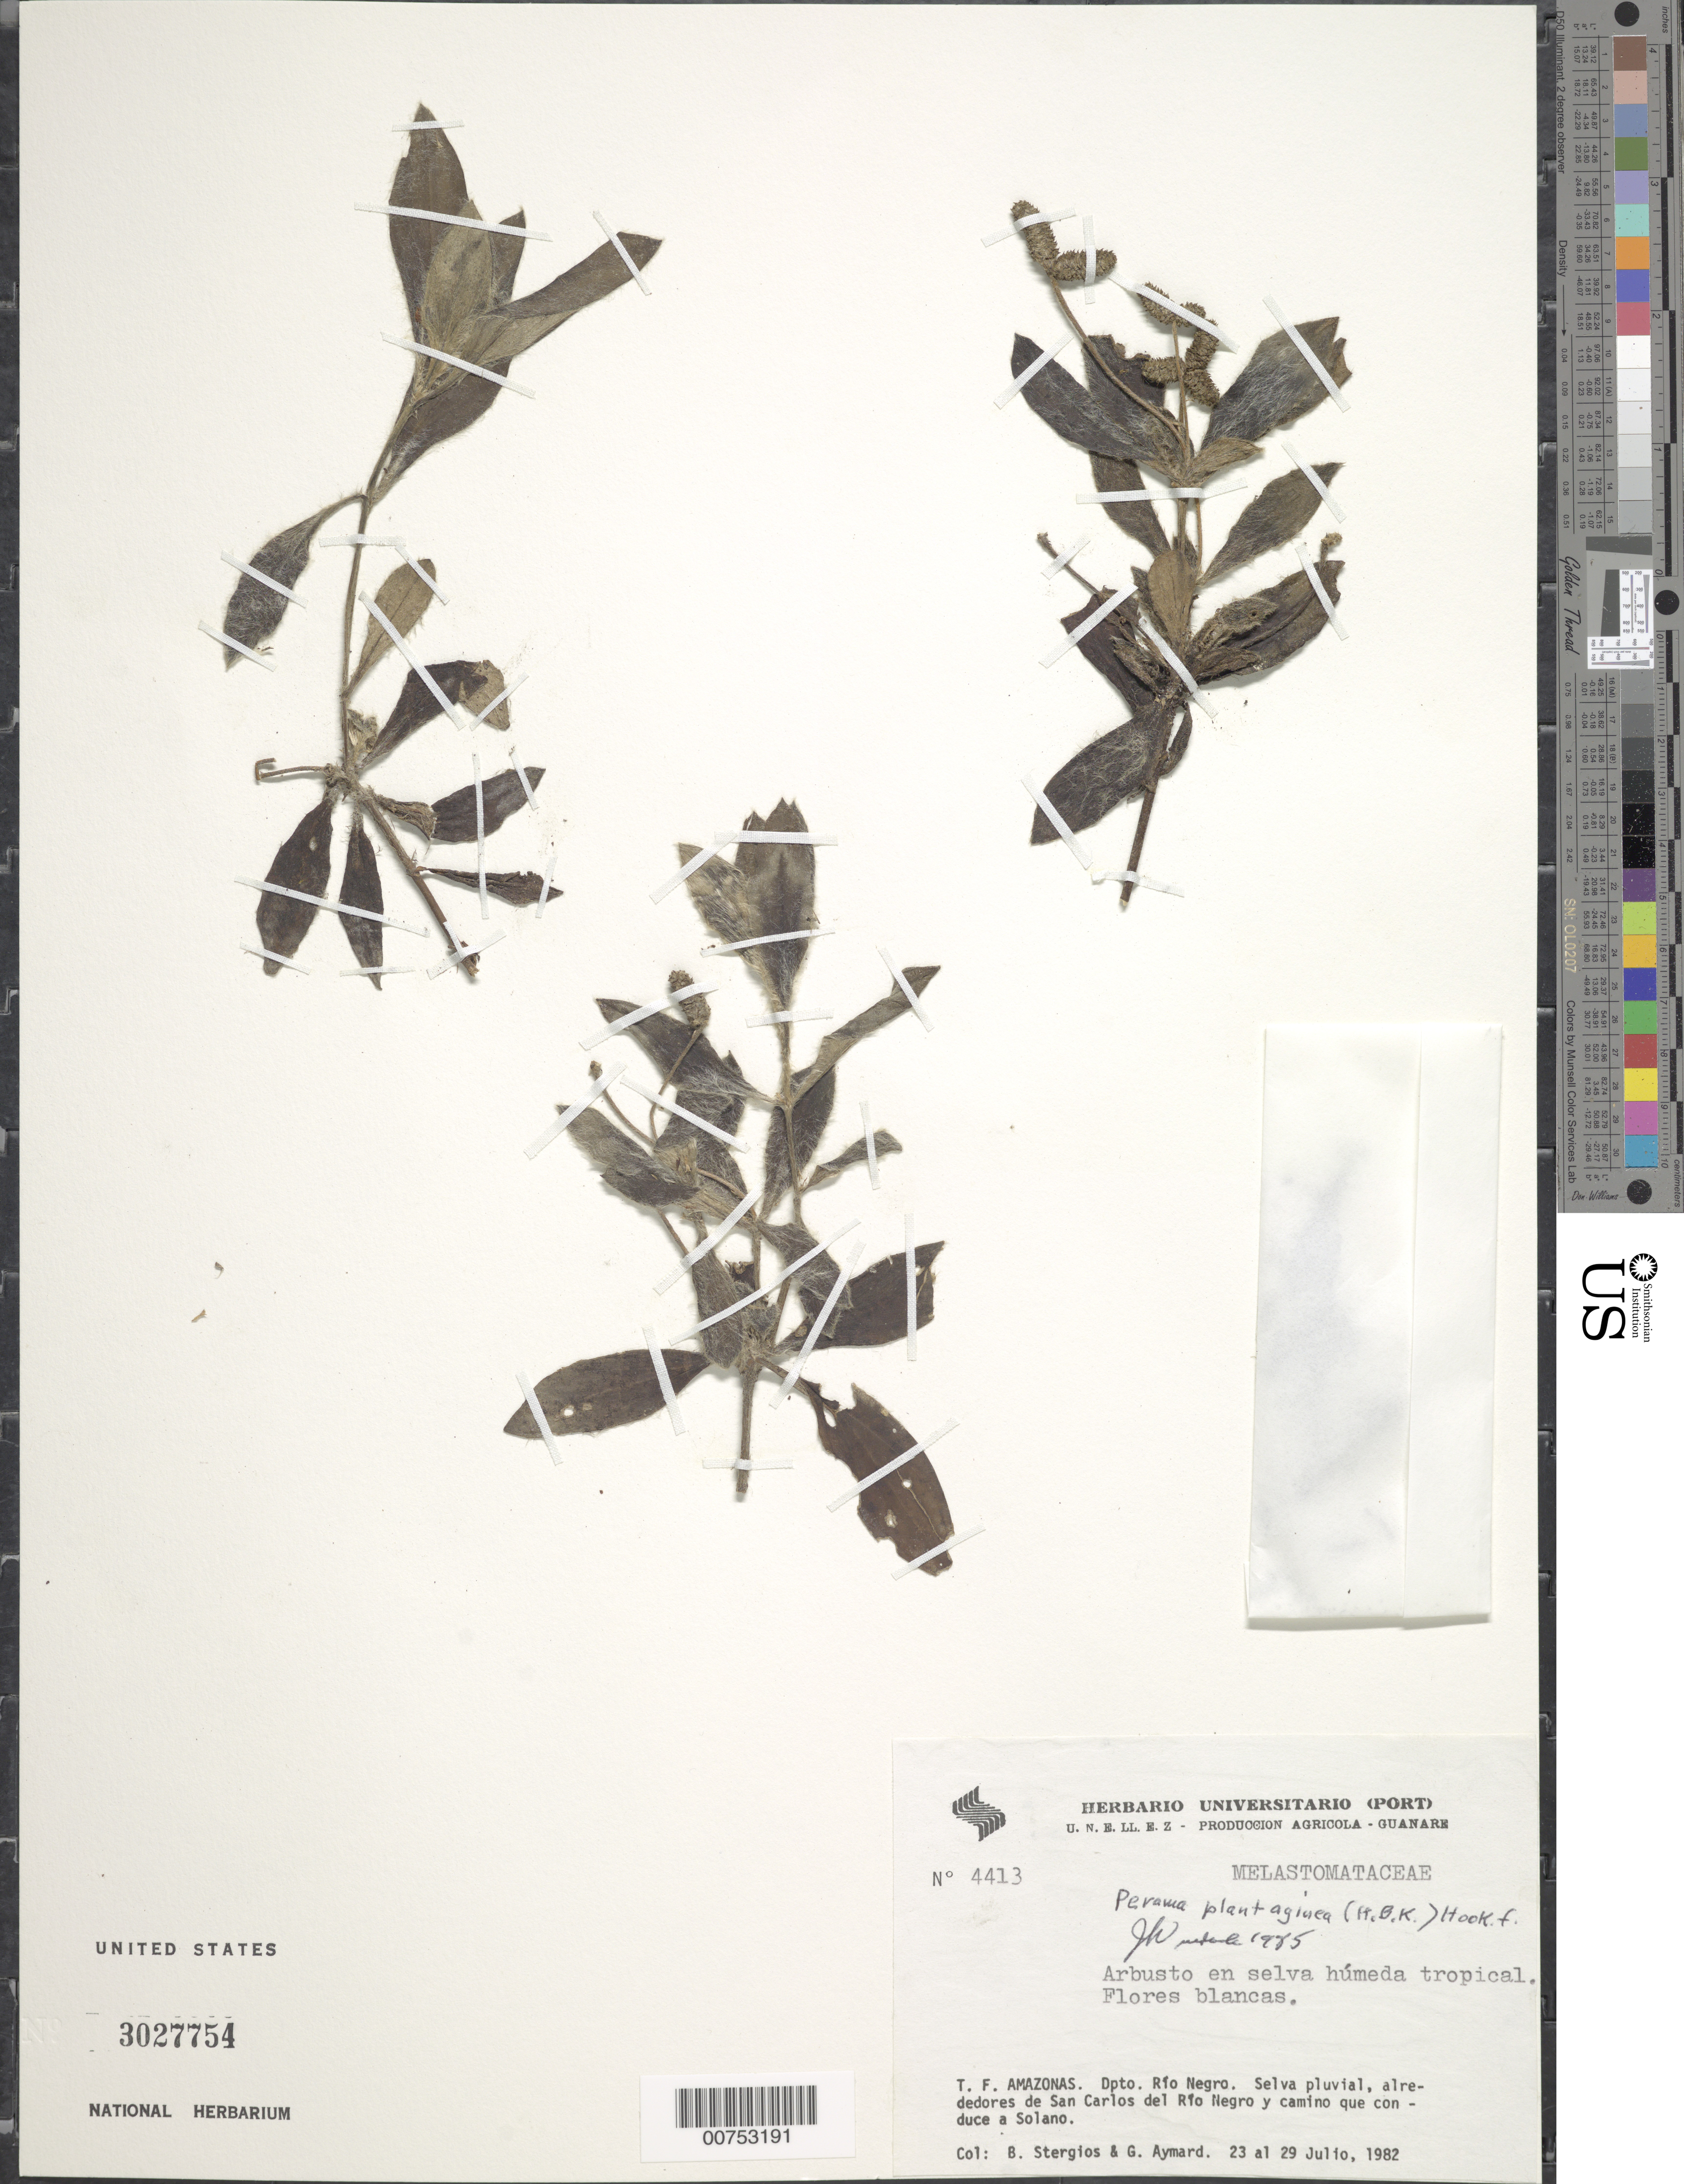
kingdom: Plantae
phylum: Tracheophyta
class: Magnoliopsida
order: Gentianales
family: Rubiaceae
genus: Perama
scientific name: Perama plantaginea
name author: (Kunth) Hook. f.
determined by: Wurdack, John J., (US), US (UNITED STATES)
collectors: B. G. Stergios & G. A. Aymard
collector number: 4413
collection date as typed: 23-Jul-82 to 29-Jul-82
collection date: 1982-07-23/1982-07-29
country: Venezuela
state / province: Amazonas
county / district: Río Negro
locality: San Carlos del Río Negro y camino que conduce a Solano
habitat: Selva pluvial; en selva húmeda tropical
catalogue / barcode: US 3027754